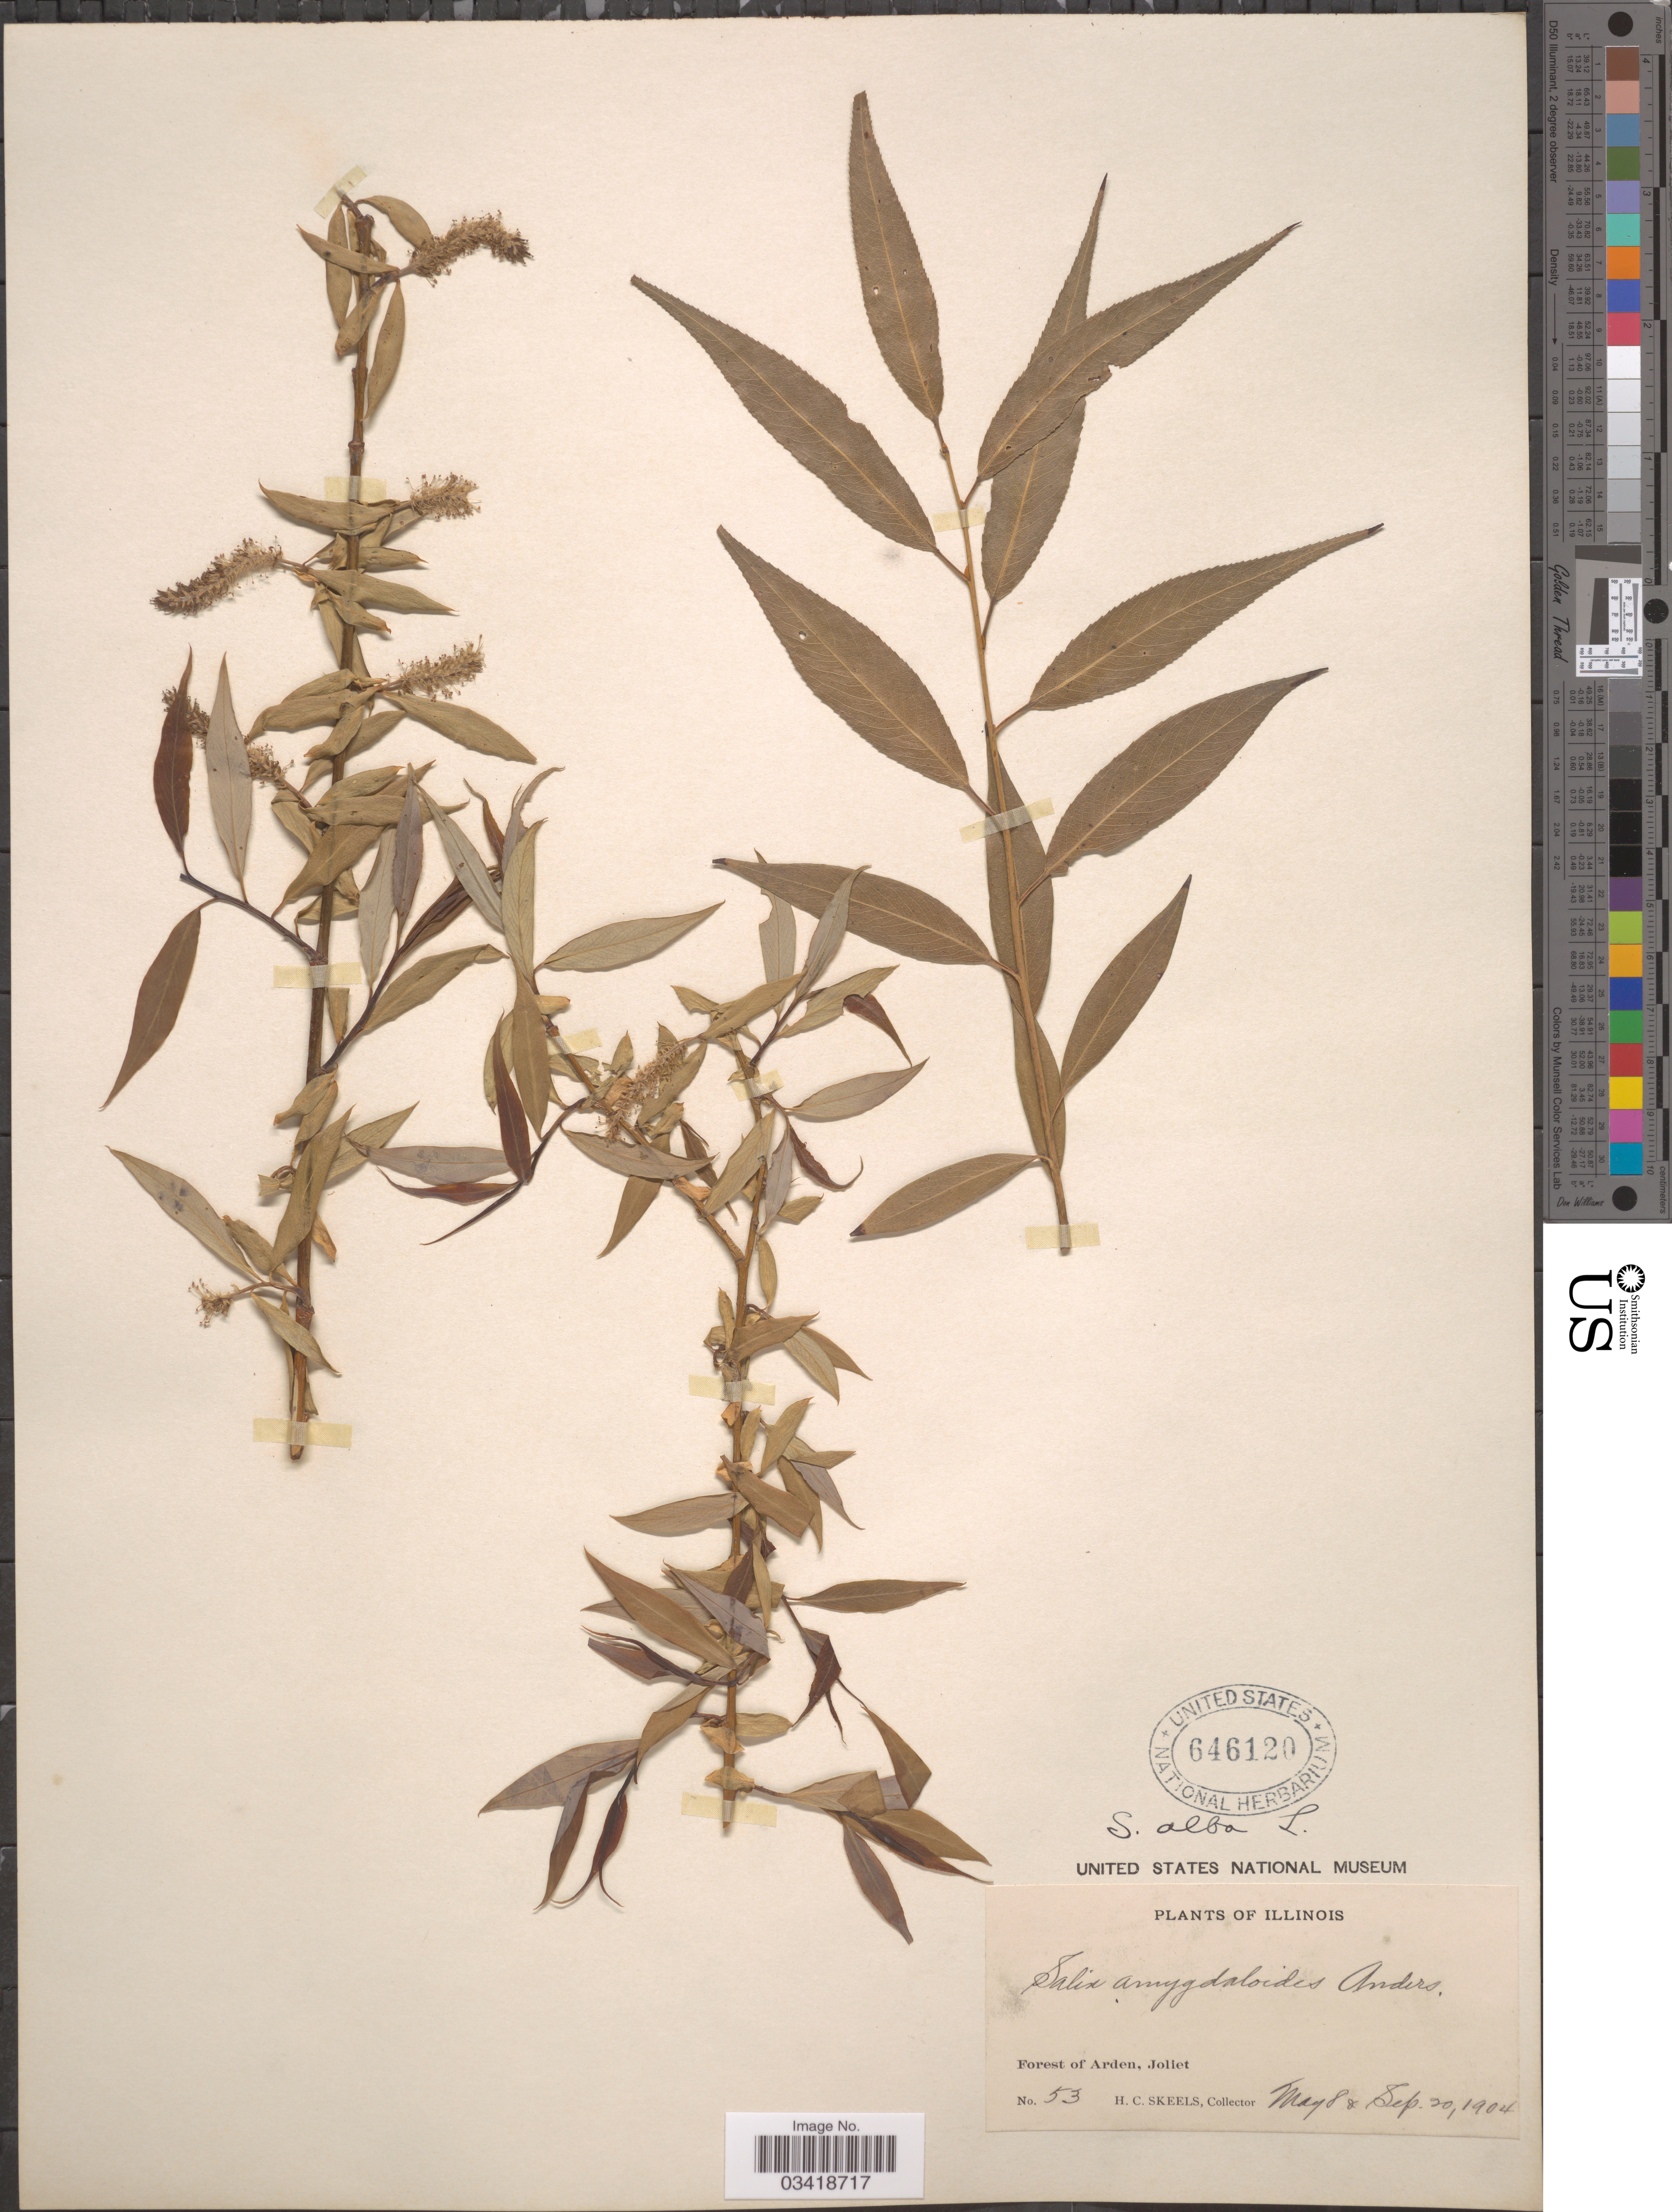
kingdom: Plantae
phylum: Tracheophyta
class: Magnoliopsida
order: Malpighiales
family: Salicaceae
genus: Salix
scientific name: Salix alba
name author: L.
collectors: H. Skeels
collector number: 53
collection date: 1904-05-08/1904-09-20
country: United States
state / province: Illinois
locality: Forest of Arden, Joliet.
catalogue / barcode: US 646120